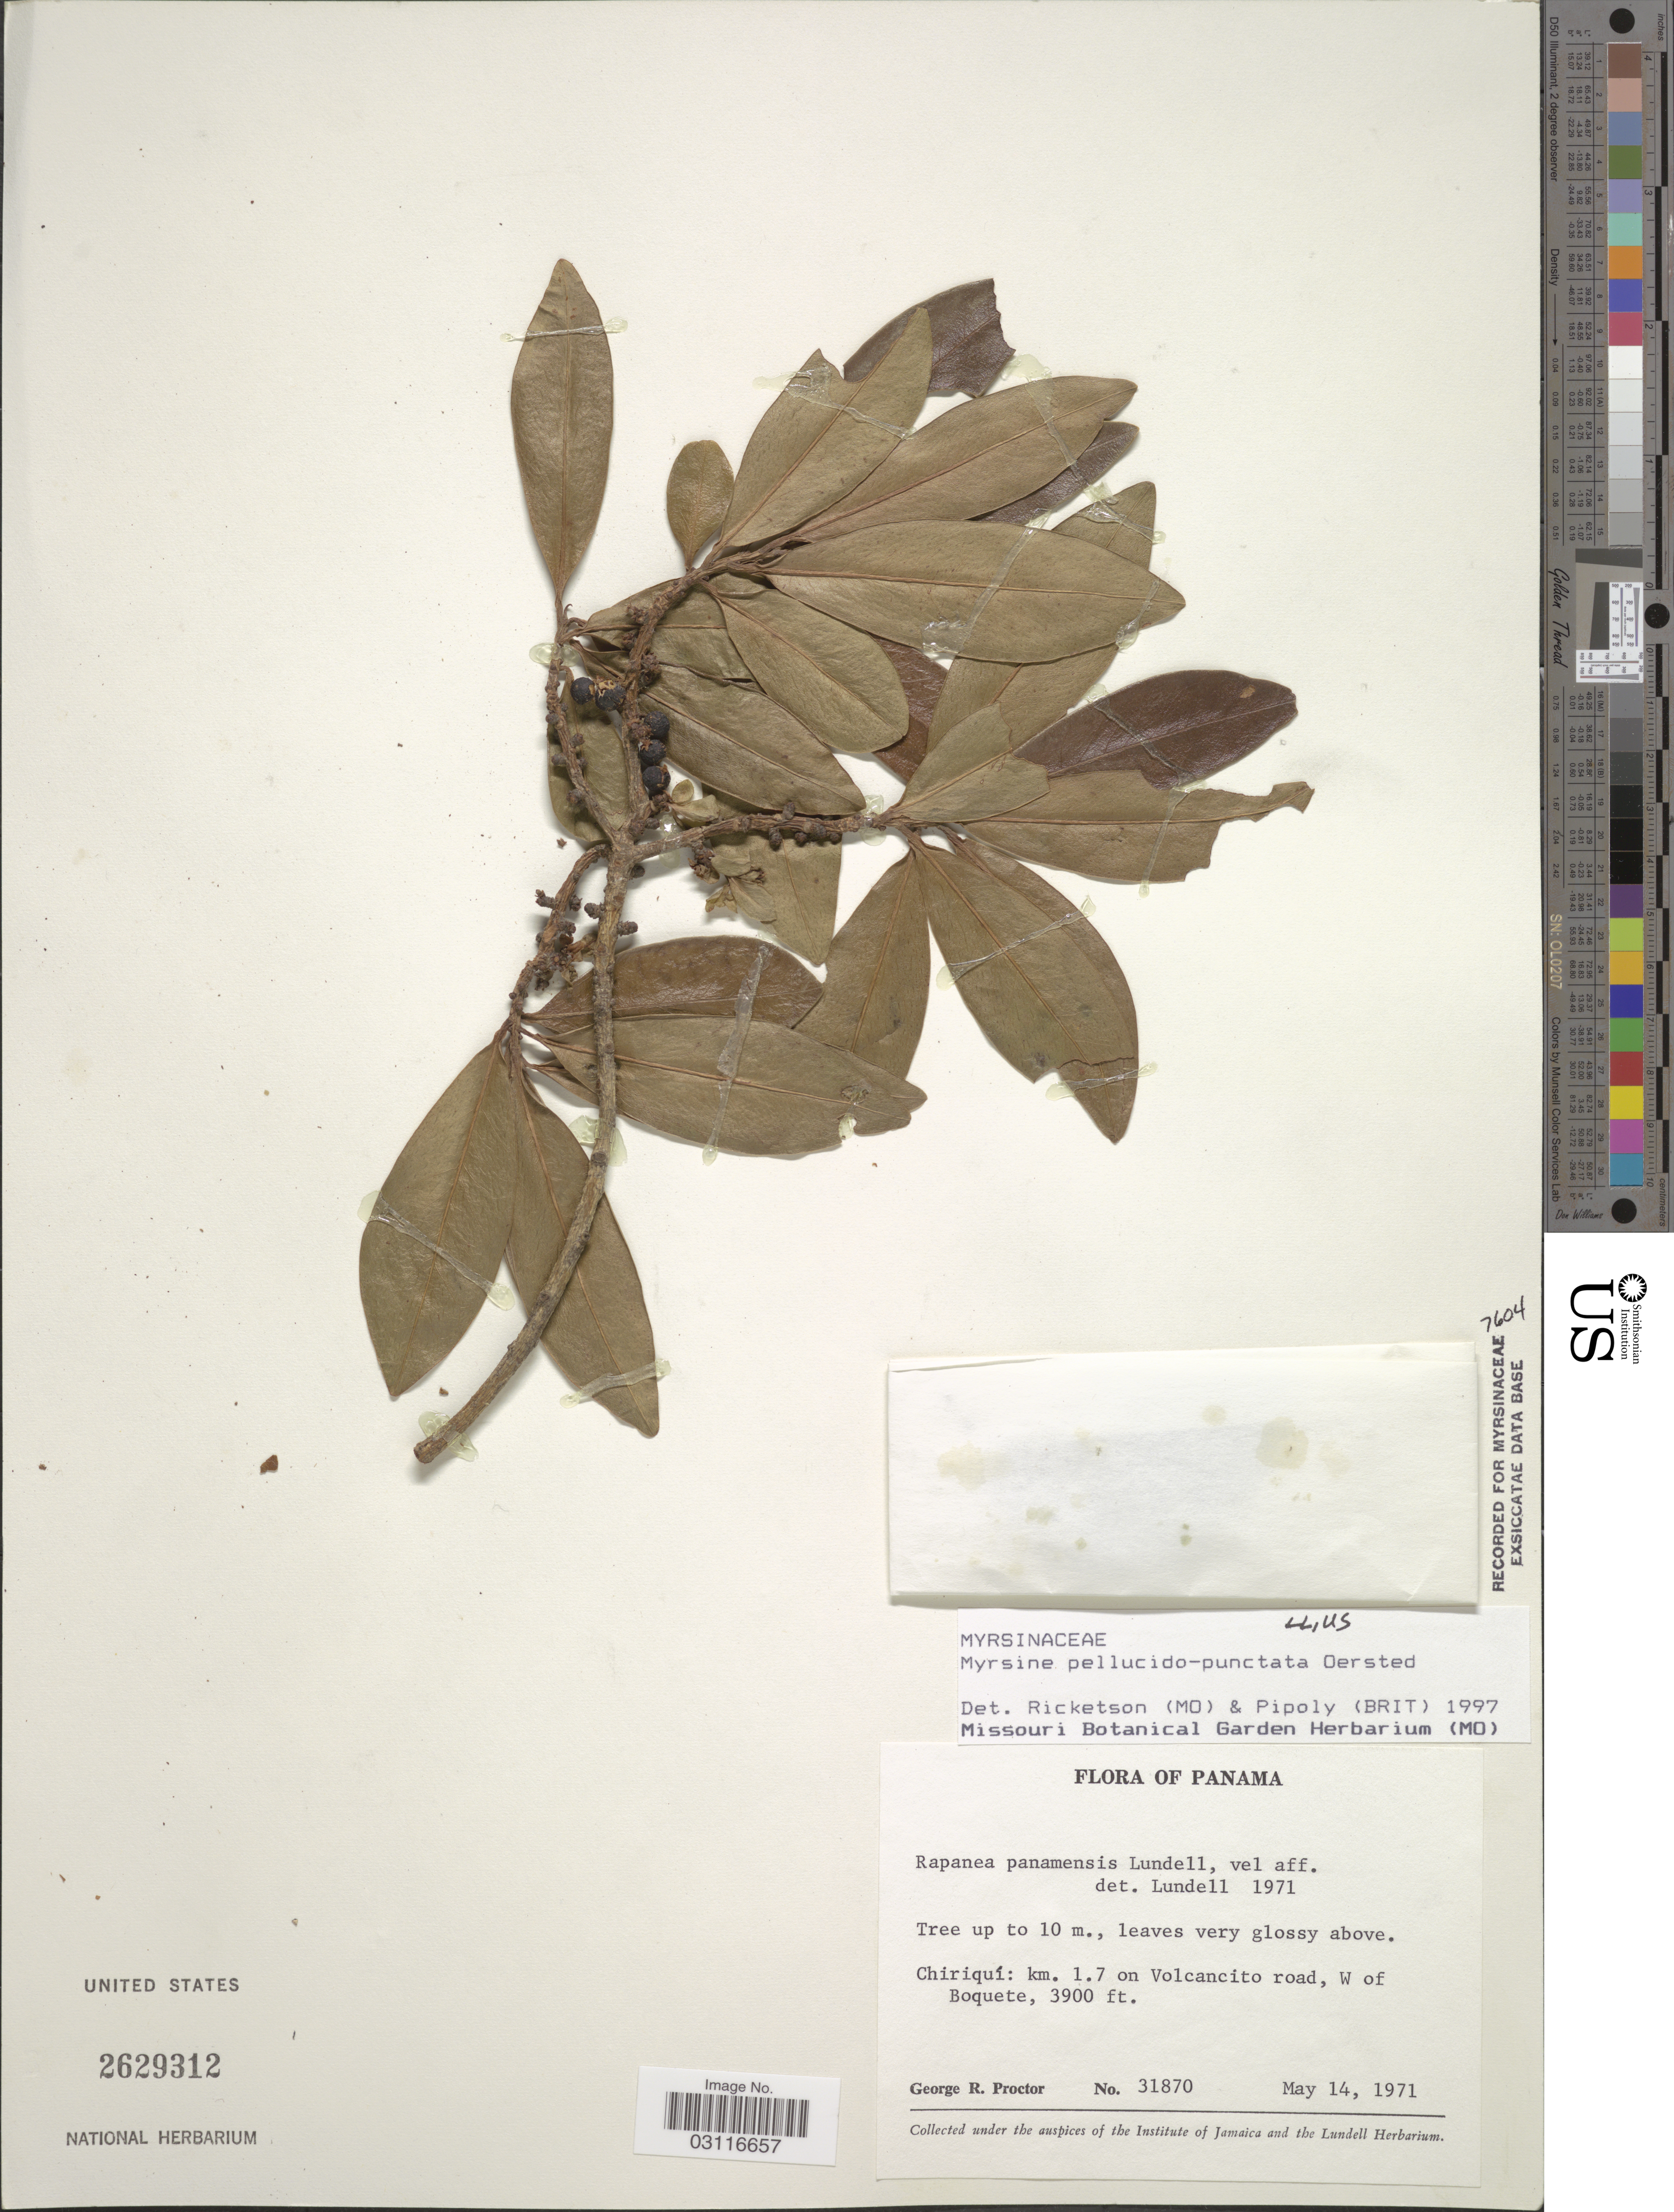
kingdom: Plantae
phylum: Tracheophyta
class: Magnoliopsida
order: Ericales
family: Primulaceae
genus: Myrsine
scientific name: Myrsine pellucido-punctata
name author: Oerst.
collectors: G. R. Proctor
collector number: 31870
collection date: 1971-05-14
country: Panama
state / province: Chiriqui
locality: Km. 1.7 on Volcancito road, W of Boquete.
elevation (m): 1189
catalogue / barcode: US 2629312